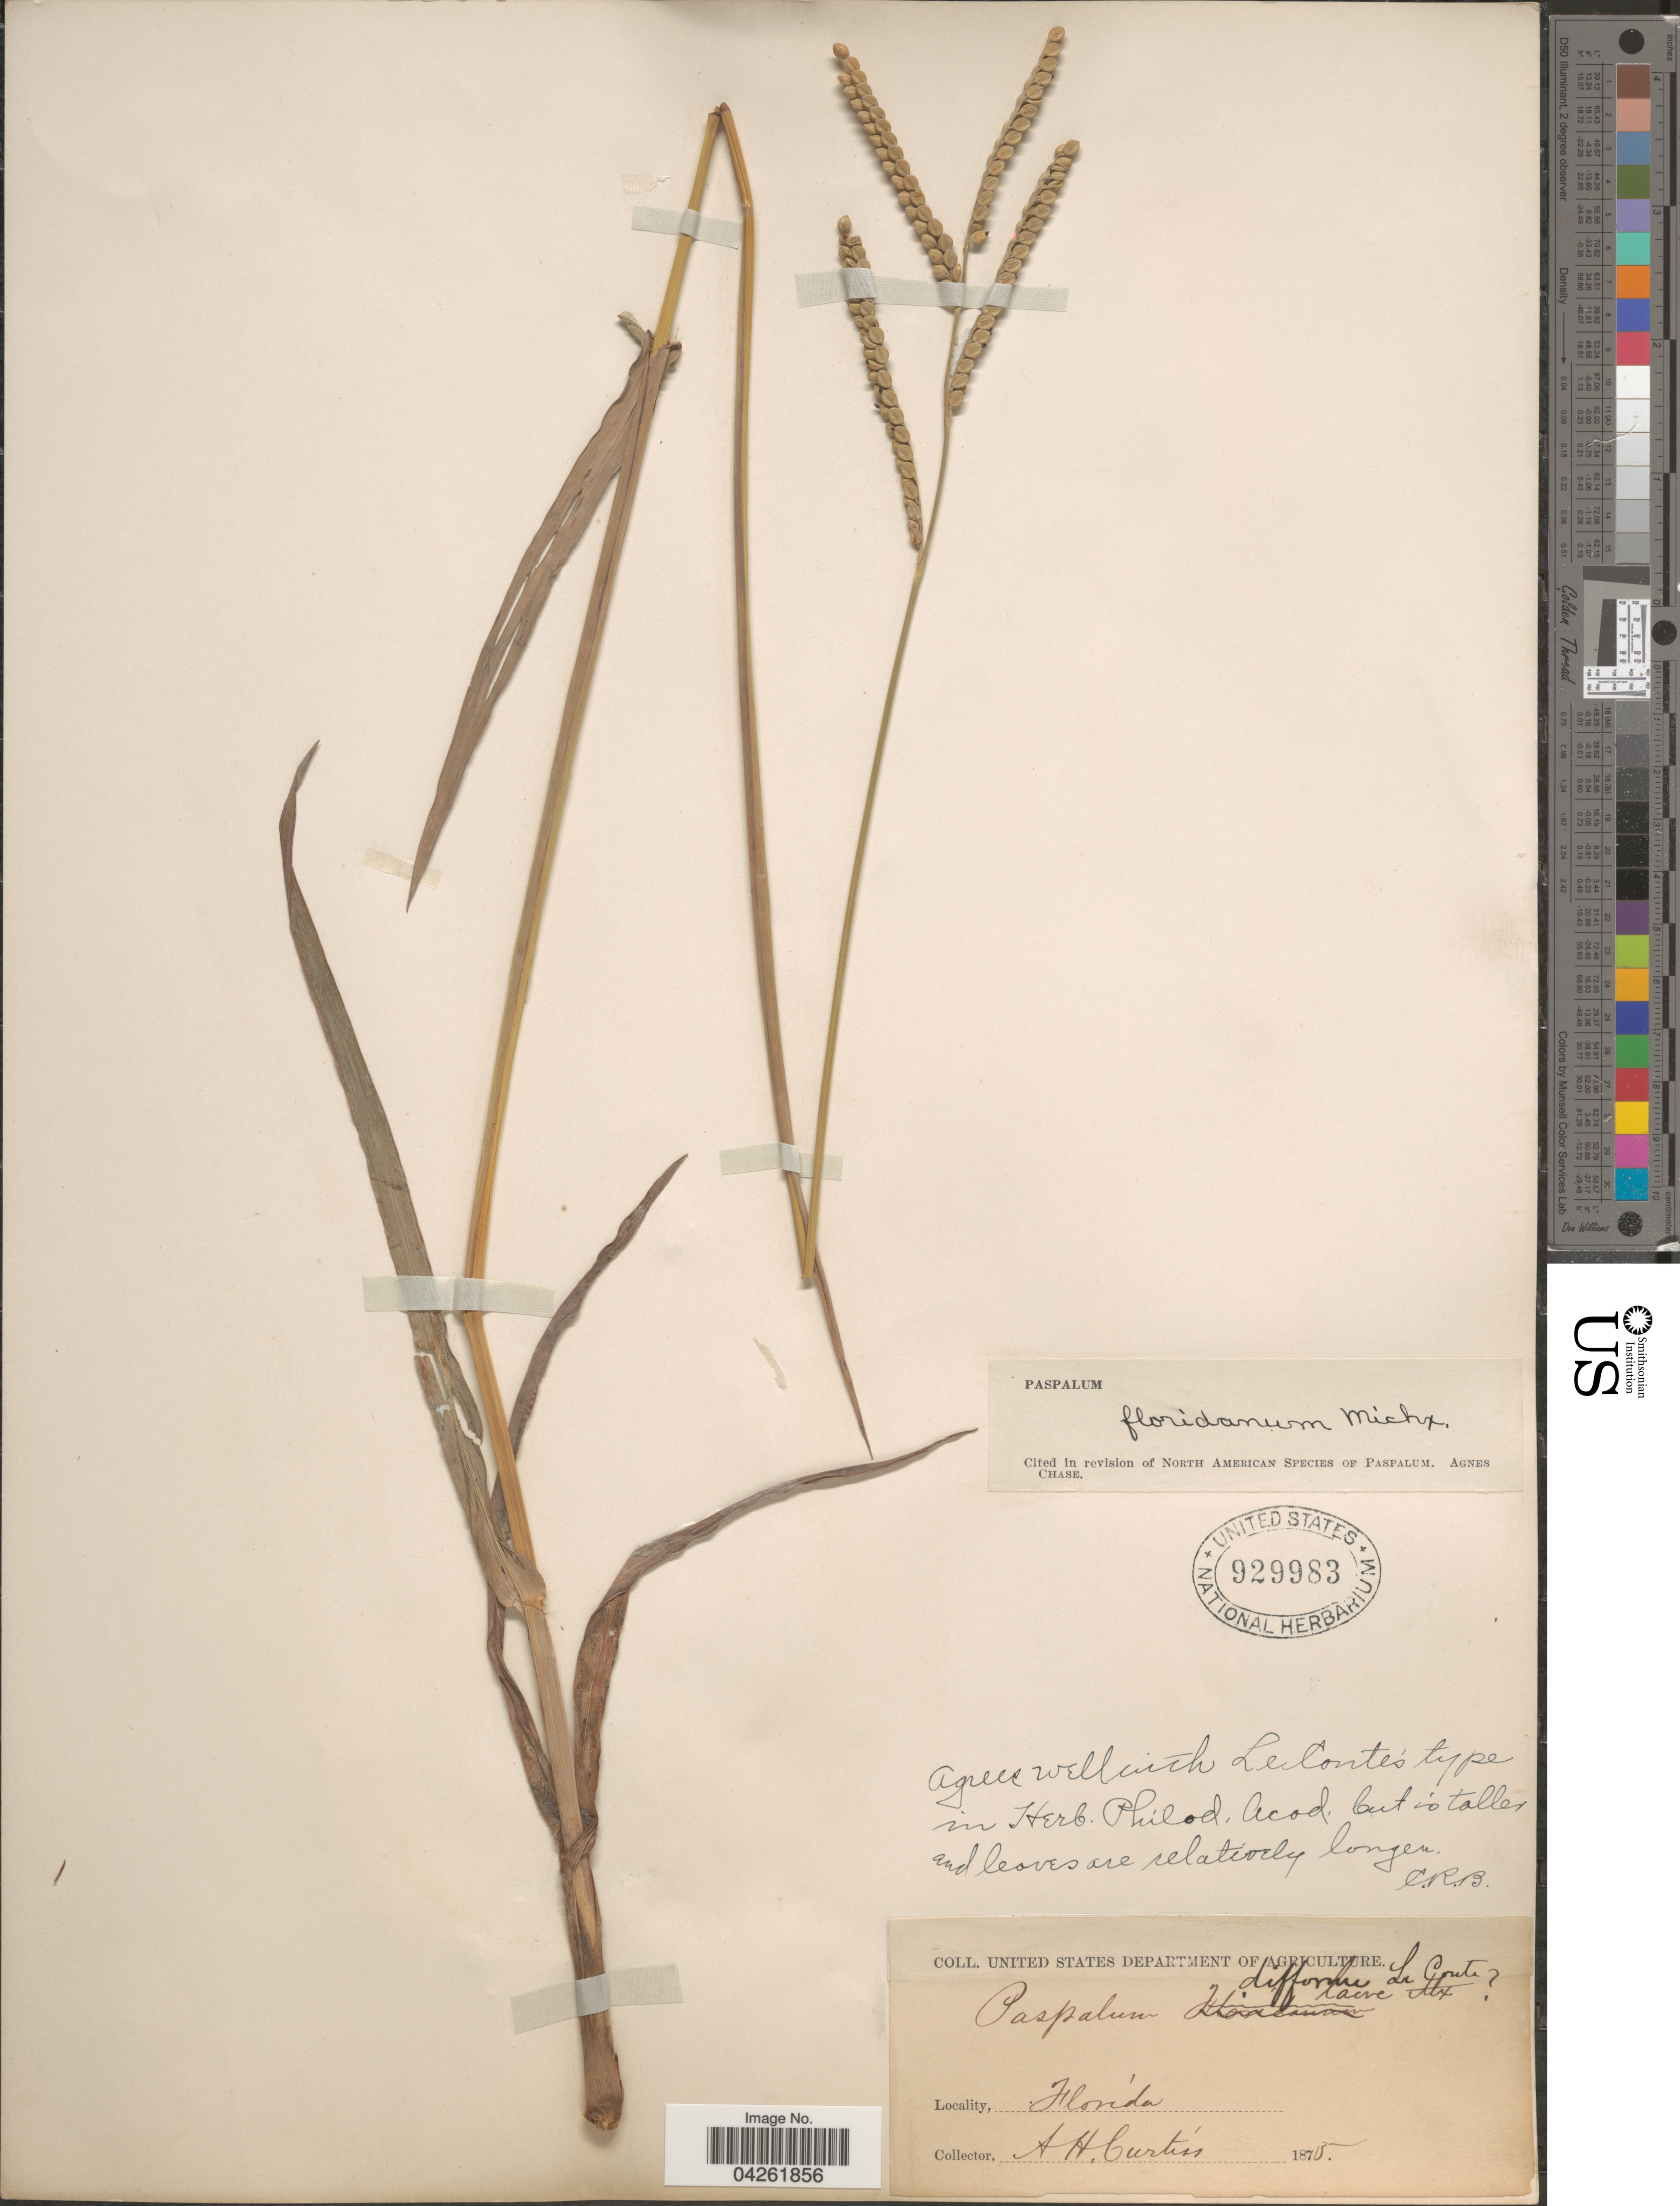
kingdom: Plantae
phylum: Tracheophyta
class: Liliopsida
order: Poales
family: Poaceae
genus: Paspalum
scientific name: Paspalum floridanum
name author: Michx.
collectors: A. H. Curtiss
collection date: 1875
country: United States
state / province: Florida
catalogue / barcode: US 929983